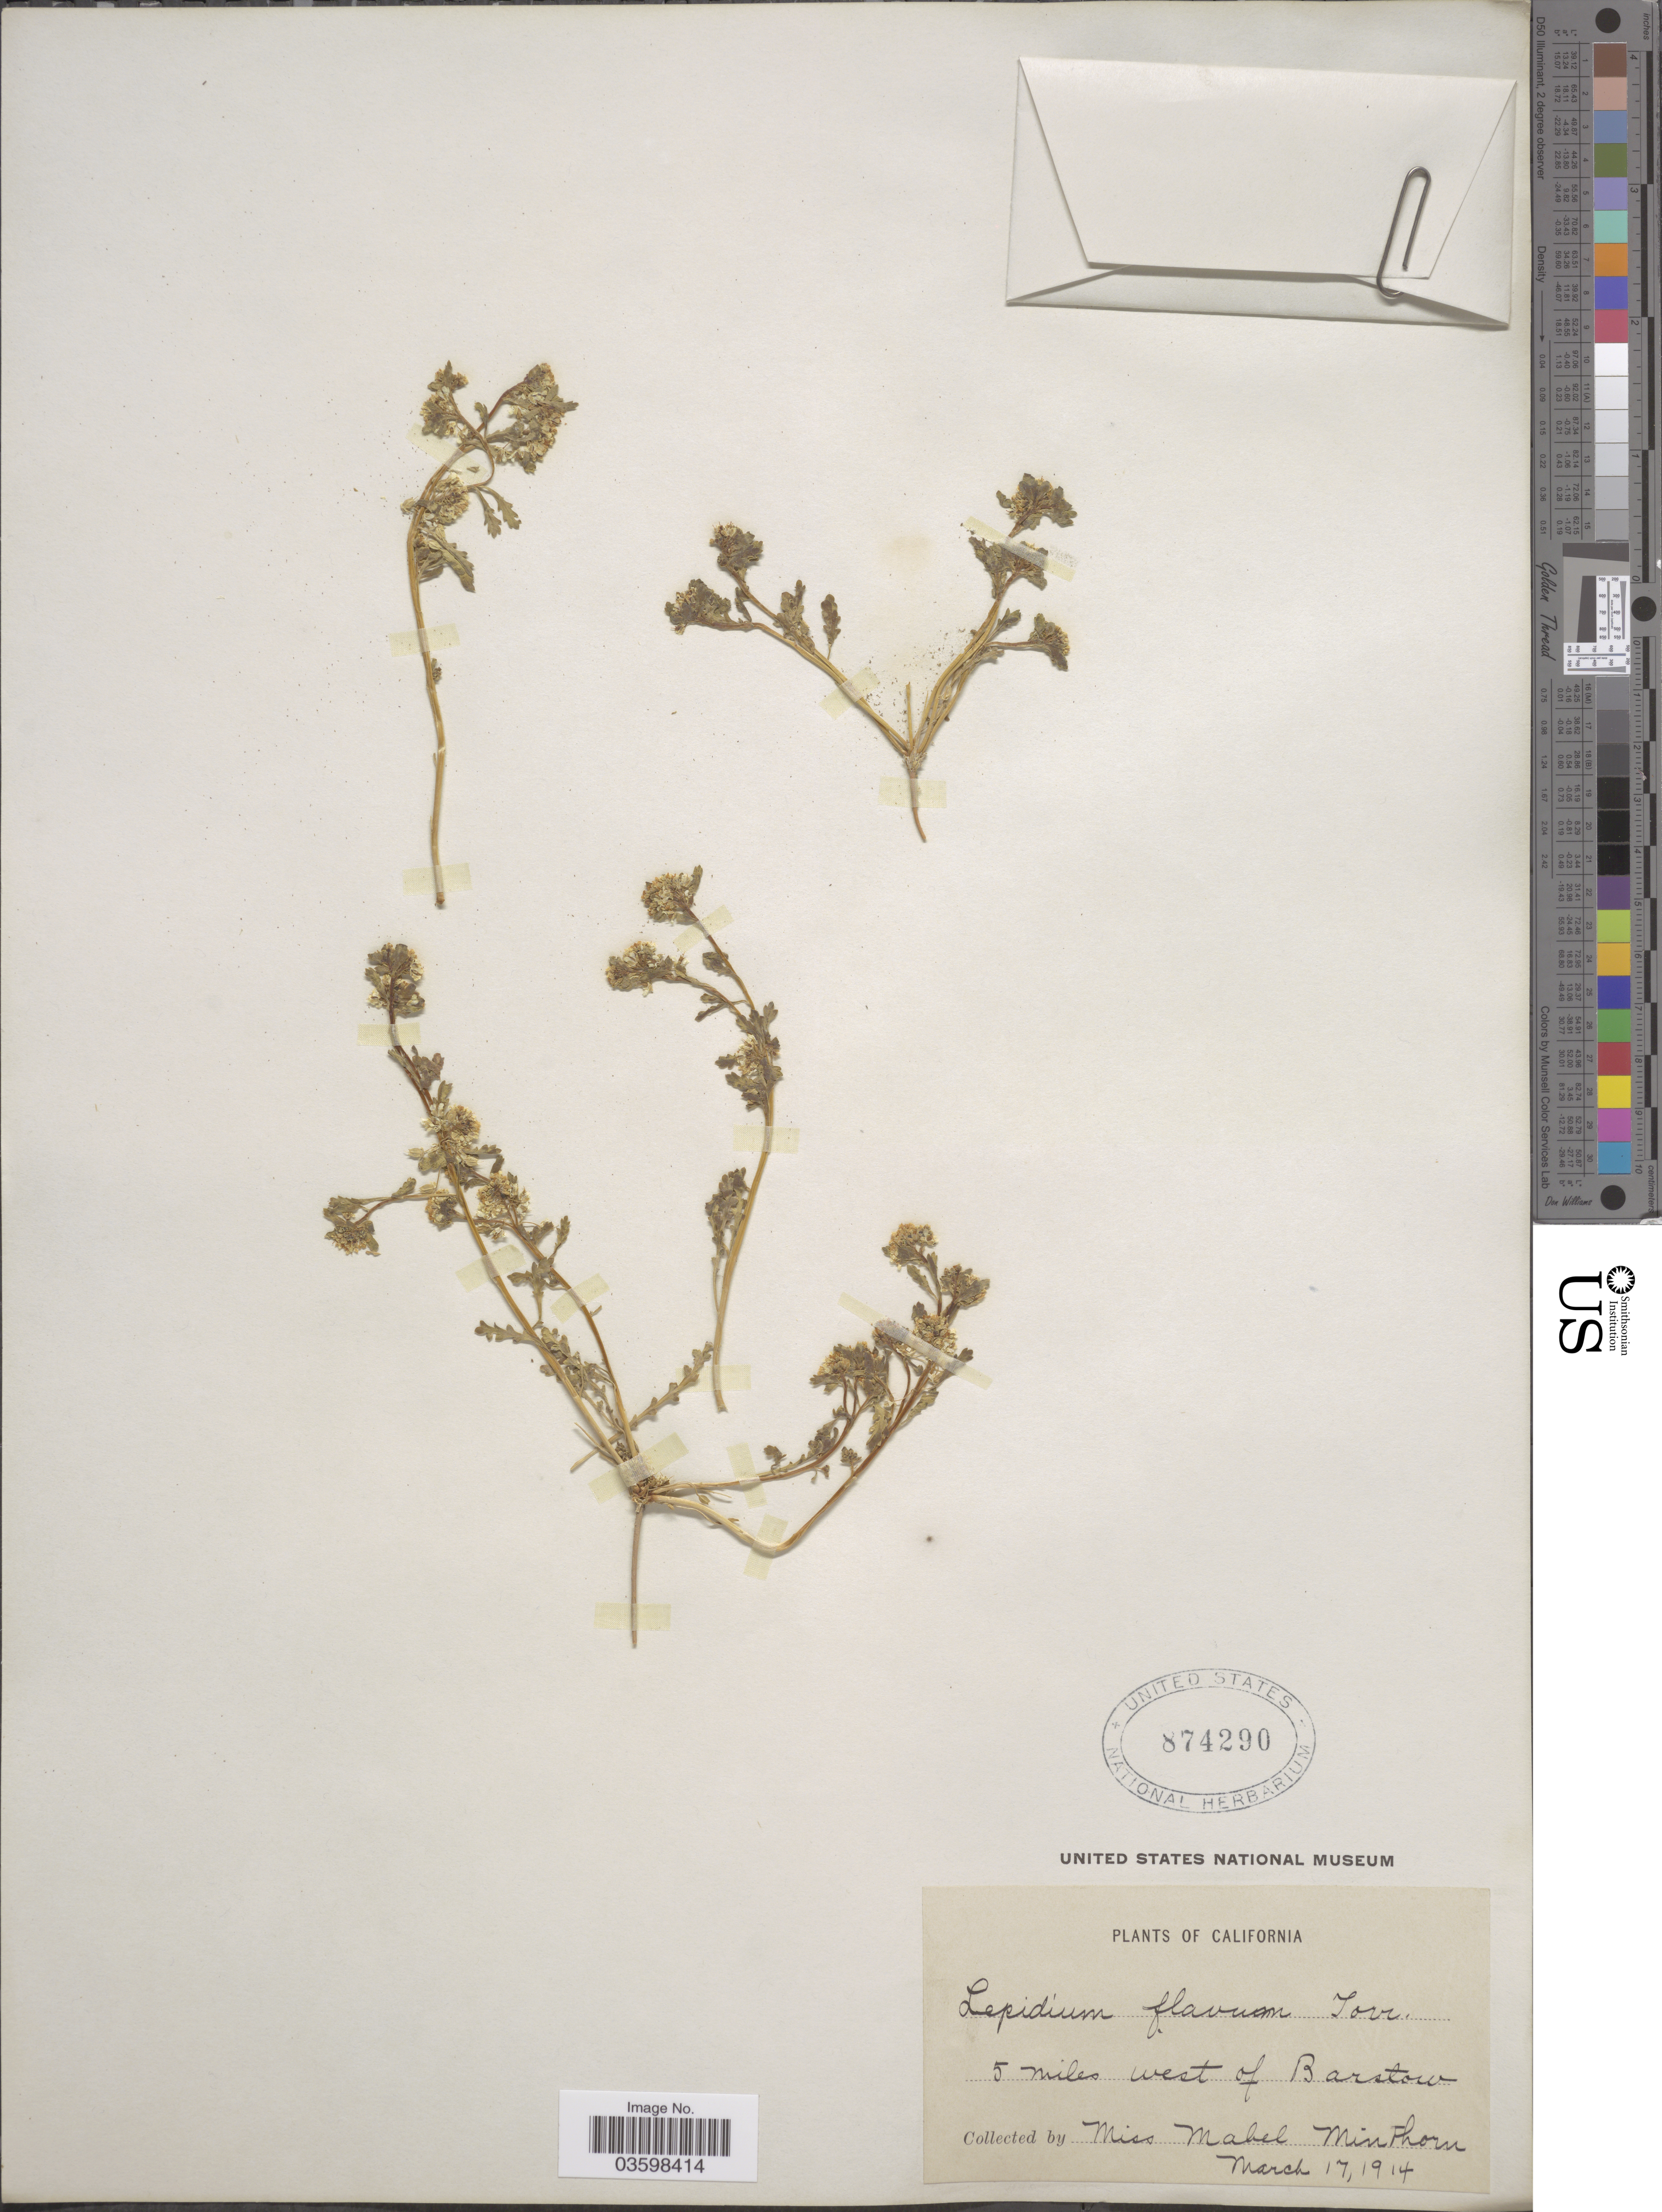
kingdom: Plantae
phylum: Tracheophyta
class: Magnoliopsida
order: Brassicales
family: Brassicaceae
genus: Lepidium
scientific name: Lepidium flavum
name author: Torr.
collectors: M. Minthorn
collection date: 1914-03-17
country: United States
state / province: California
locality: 5 miles west of Barstow.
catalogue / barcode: US 874290